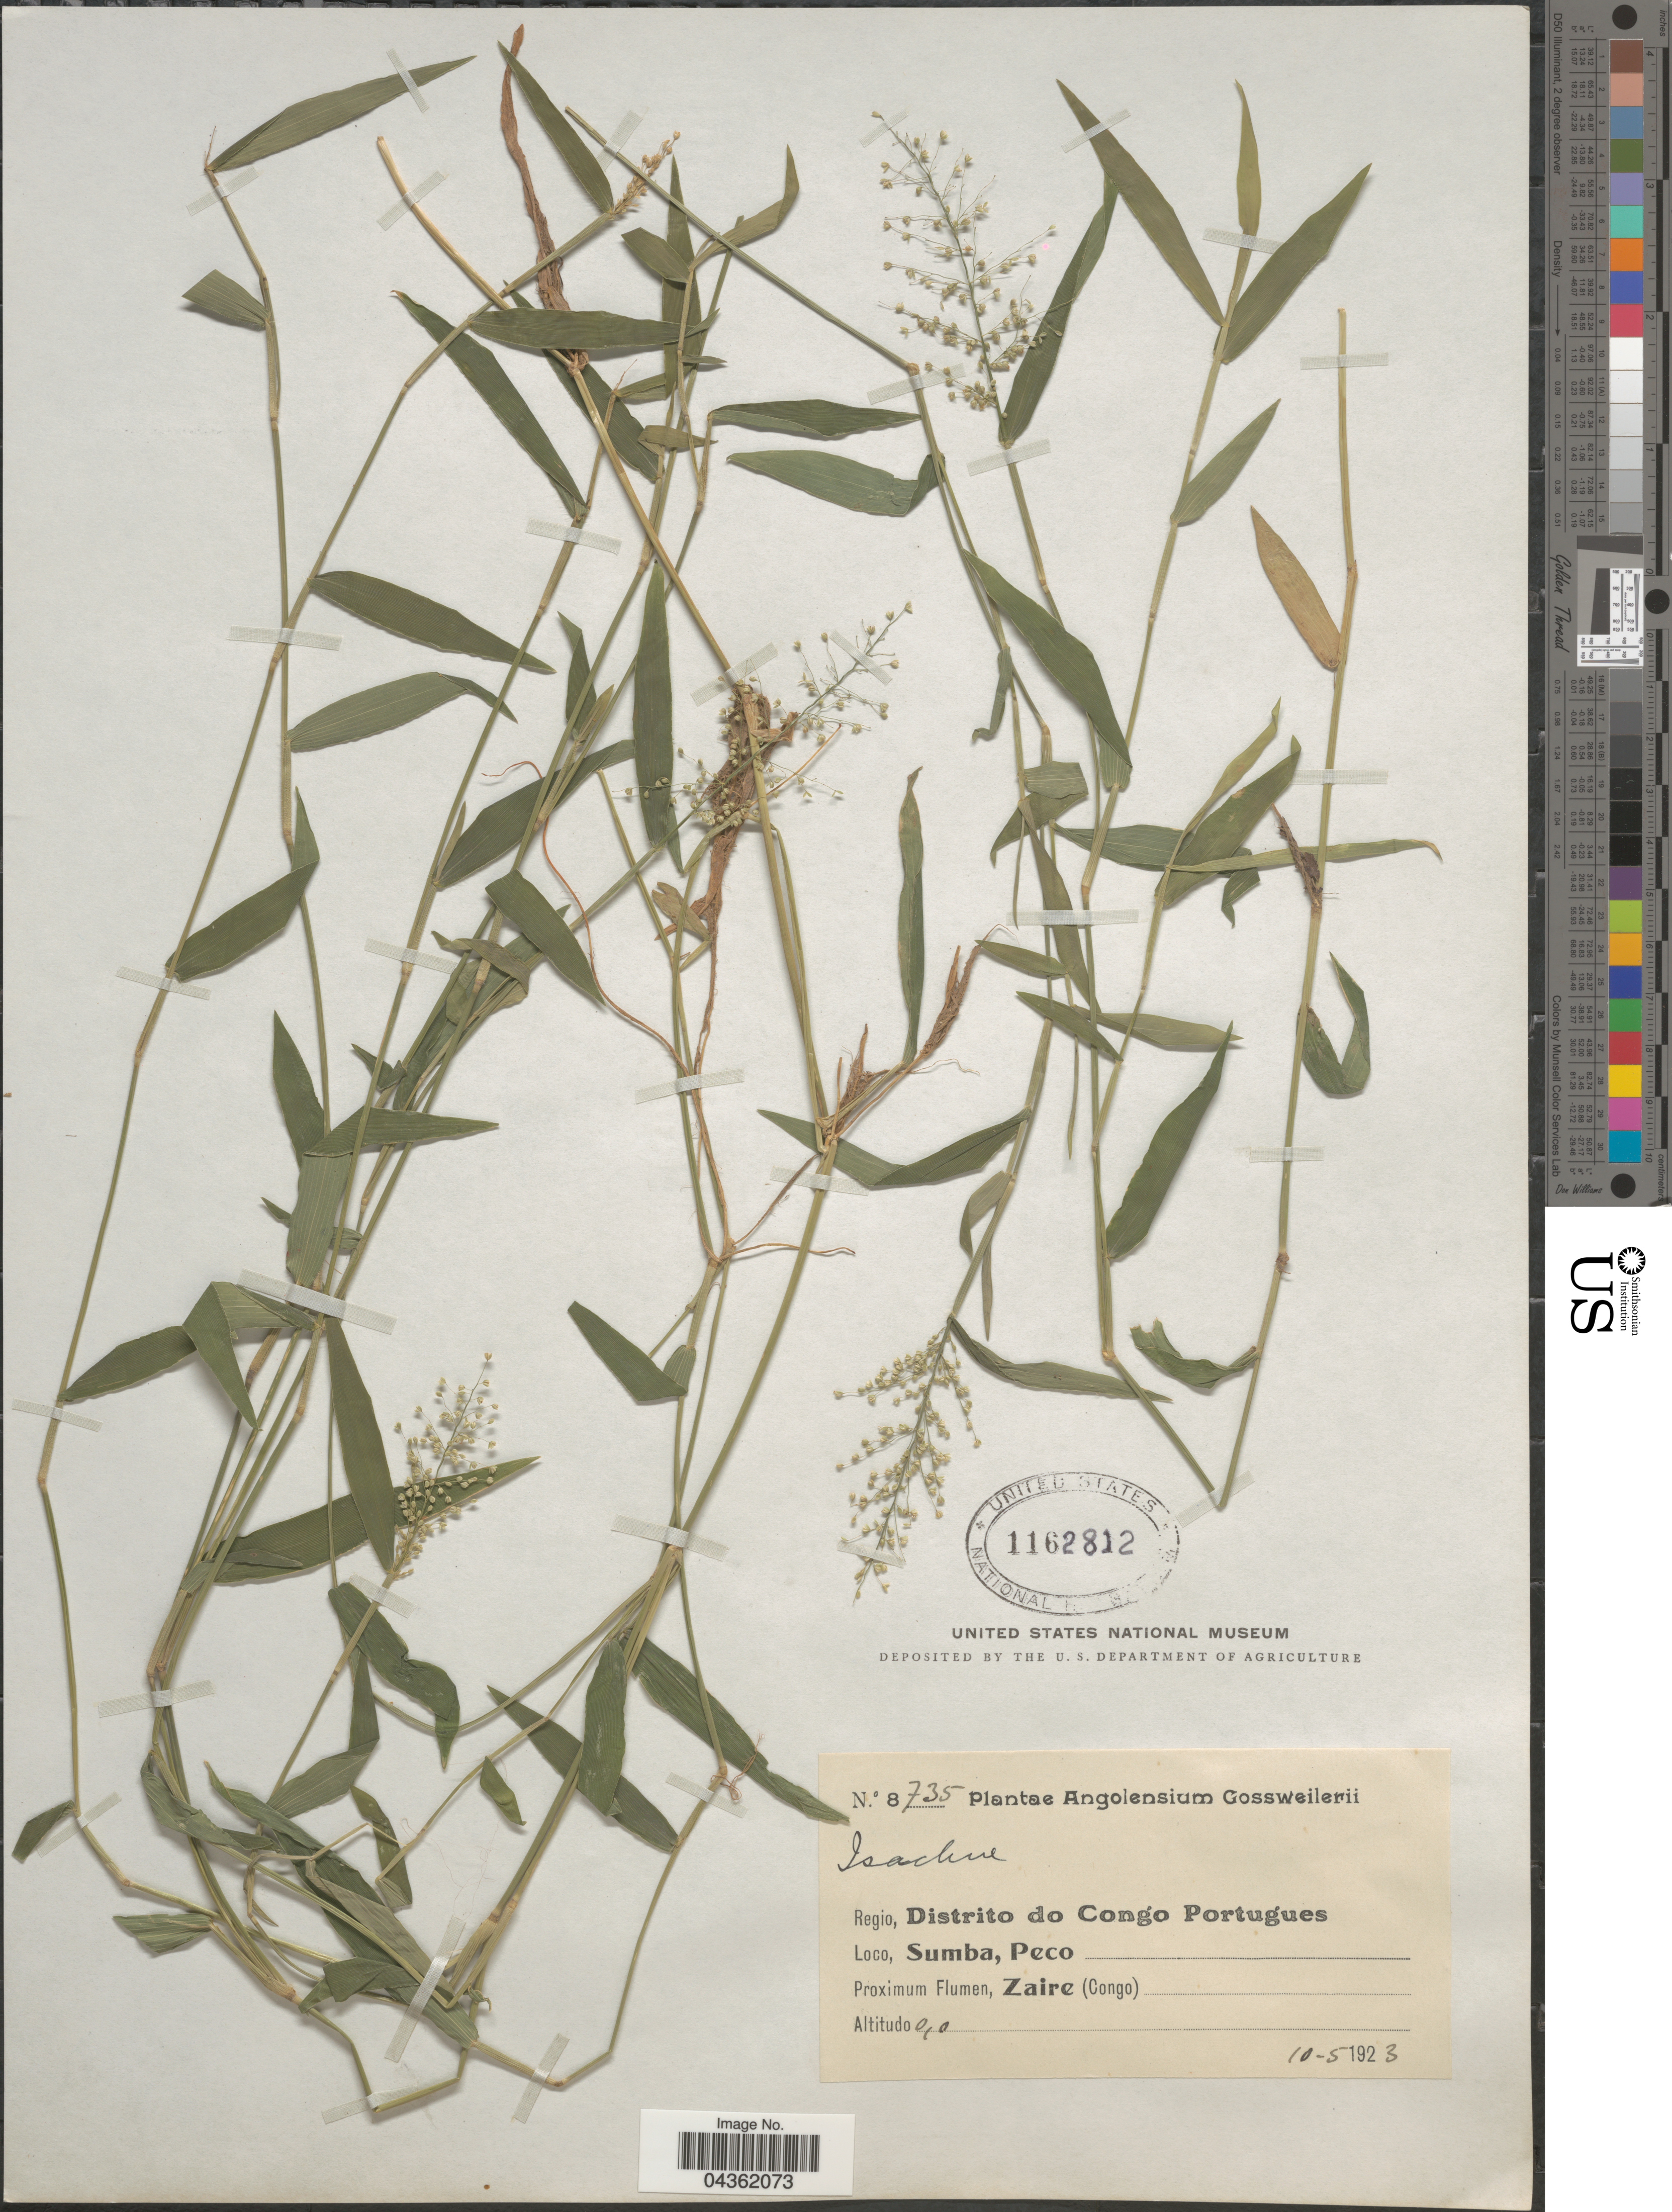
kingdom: Plantae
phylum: Tracheophyta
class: Liliopsida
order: Poales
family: Poaceae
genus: Isachne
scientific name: Isachne kiyalaensis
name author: Robyns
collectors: -. Gossweiler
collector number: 8735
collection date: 1923-05-10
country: Angola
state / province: Zaire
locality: Regio, Distrito do Congo Portugues. Sumba, Peco. Proximum Flumen, Zaire (Congo).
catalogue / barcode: US 1162812